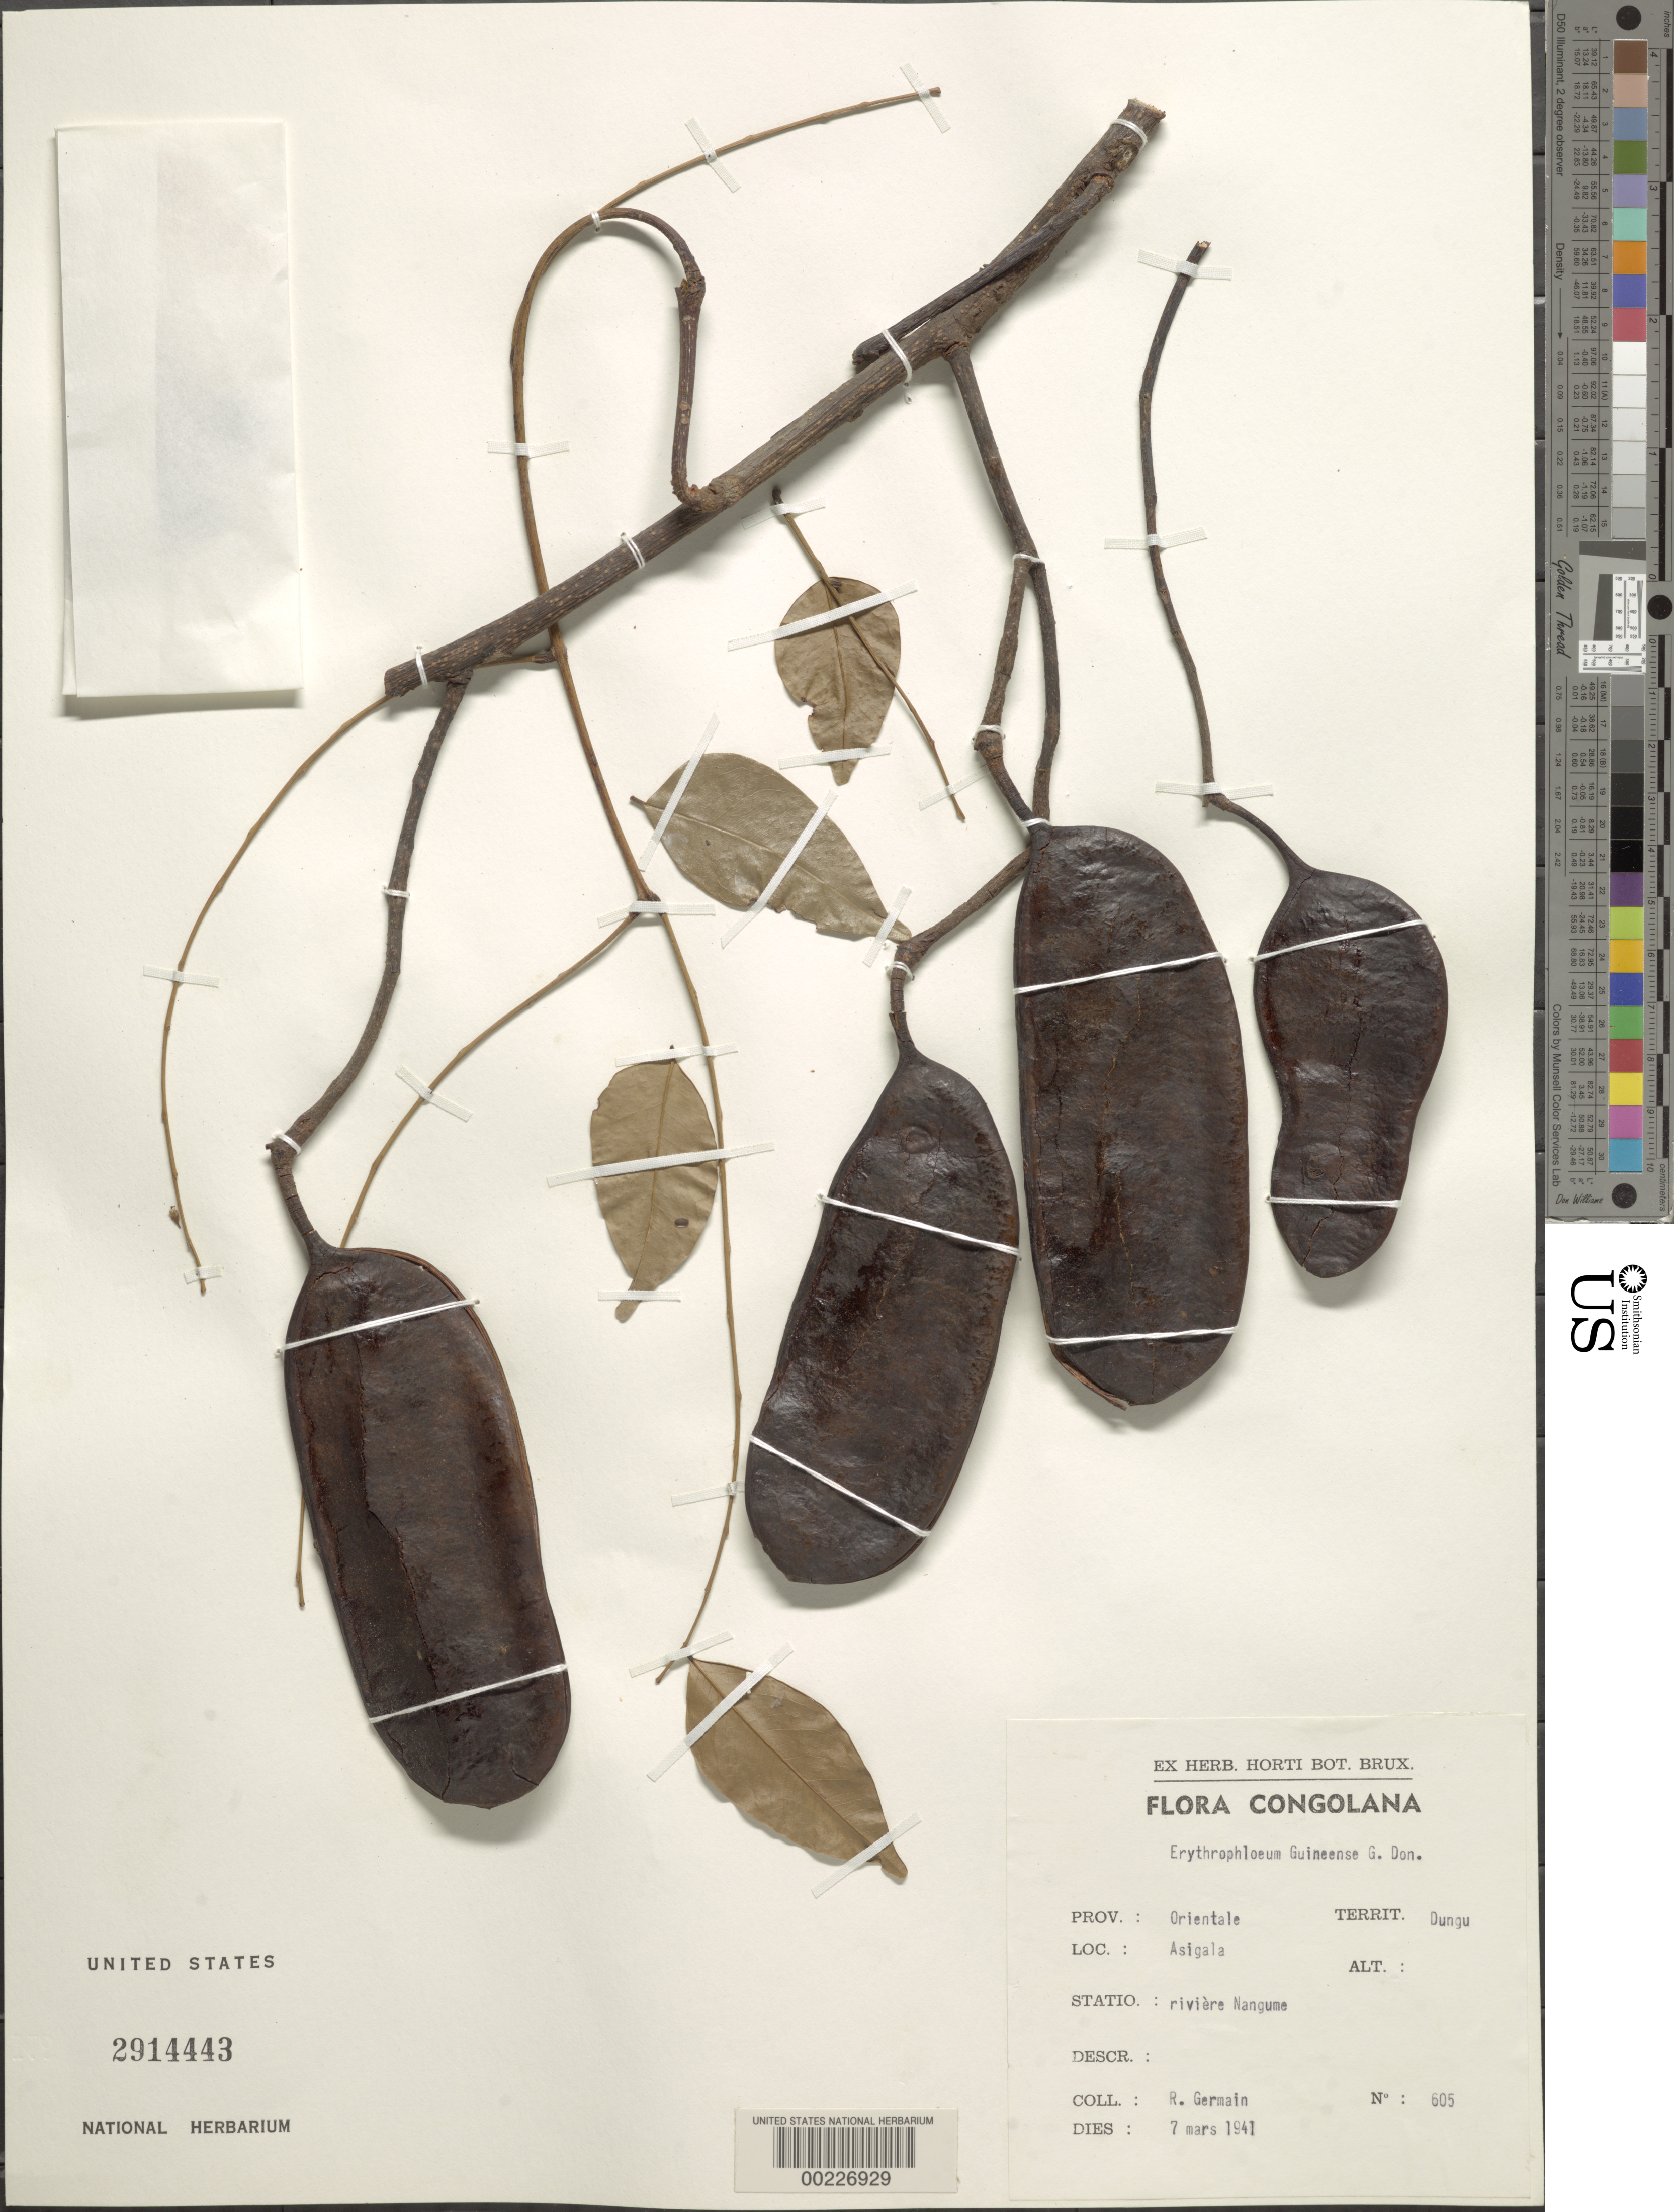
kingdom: Plantae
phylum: Tracheophyta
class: Magnoliopsida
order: Fabales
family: Fabaceae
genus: Erythrophleum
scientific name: Erythrophleum guineense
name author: G. Don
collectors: R. Germain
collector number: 605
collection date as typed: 07 Mar 1941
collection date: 1941-03-07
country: Congo, Democratic Republic of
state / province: Haut-Uele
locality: Orientale prov.; dungu terr.; asigala; nangume river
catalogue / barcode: US 2914443